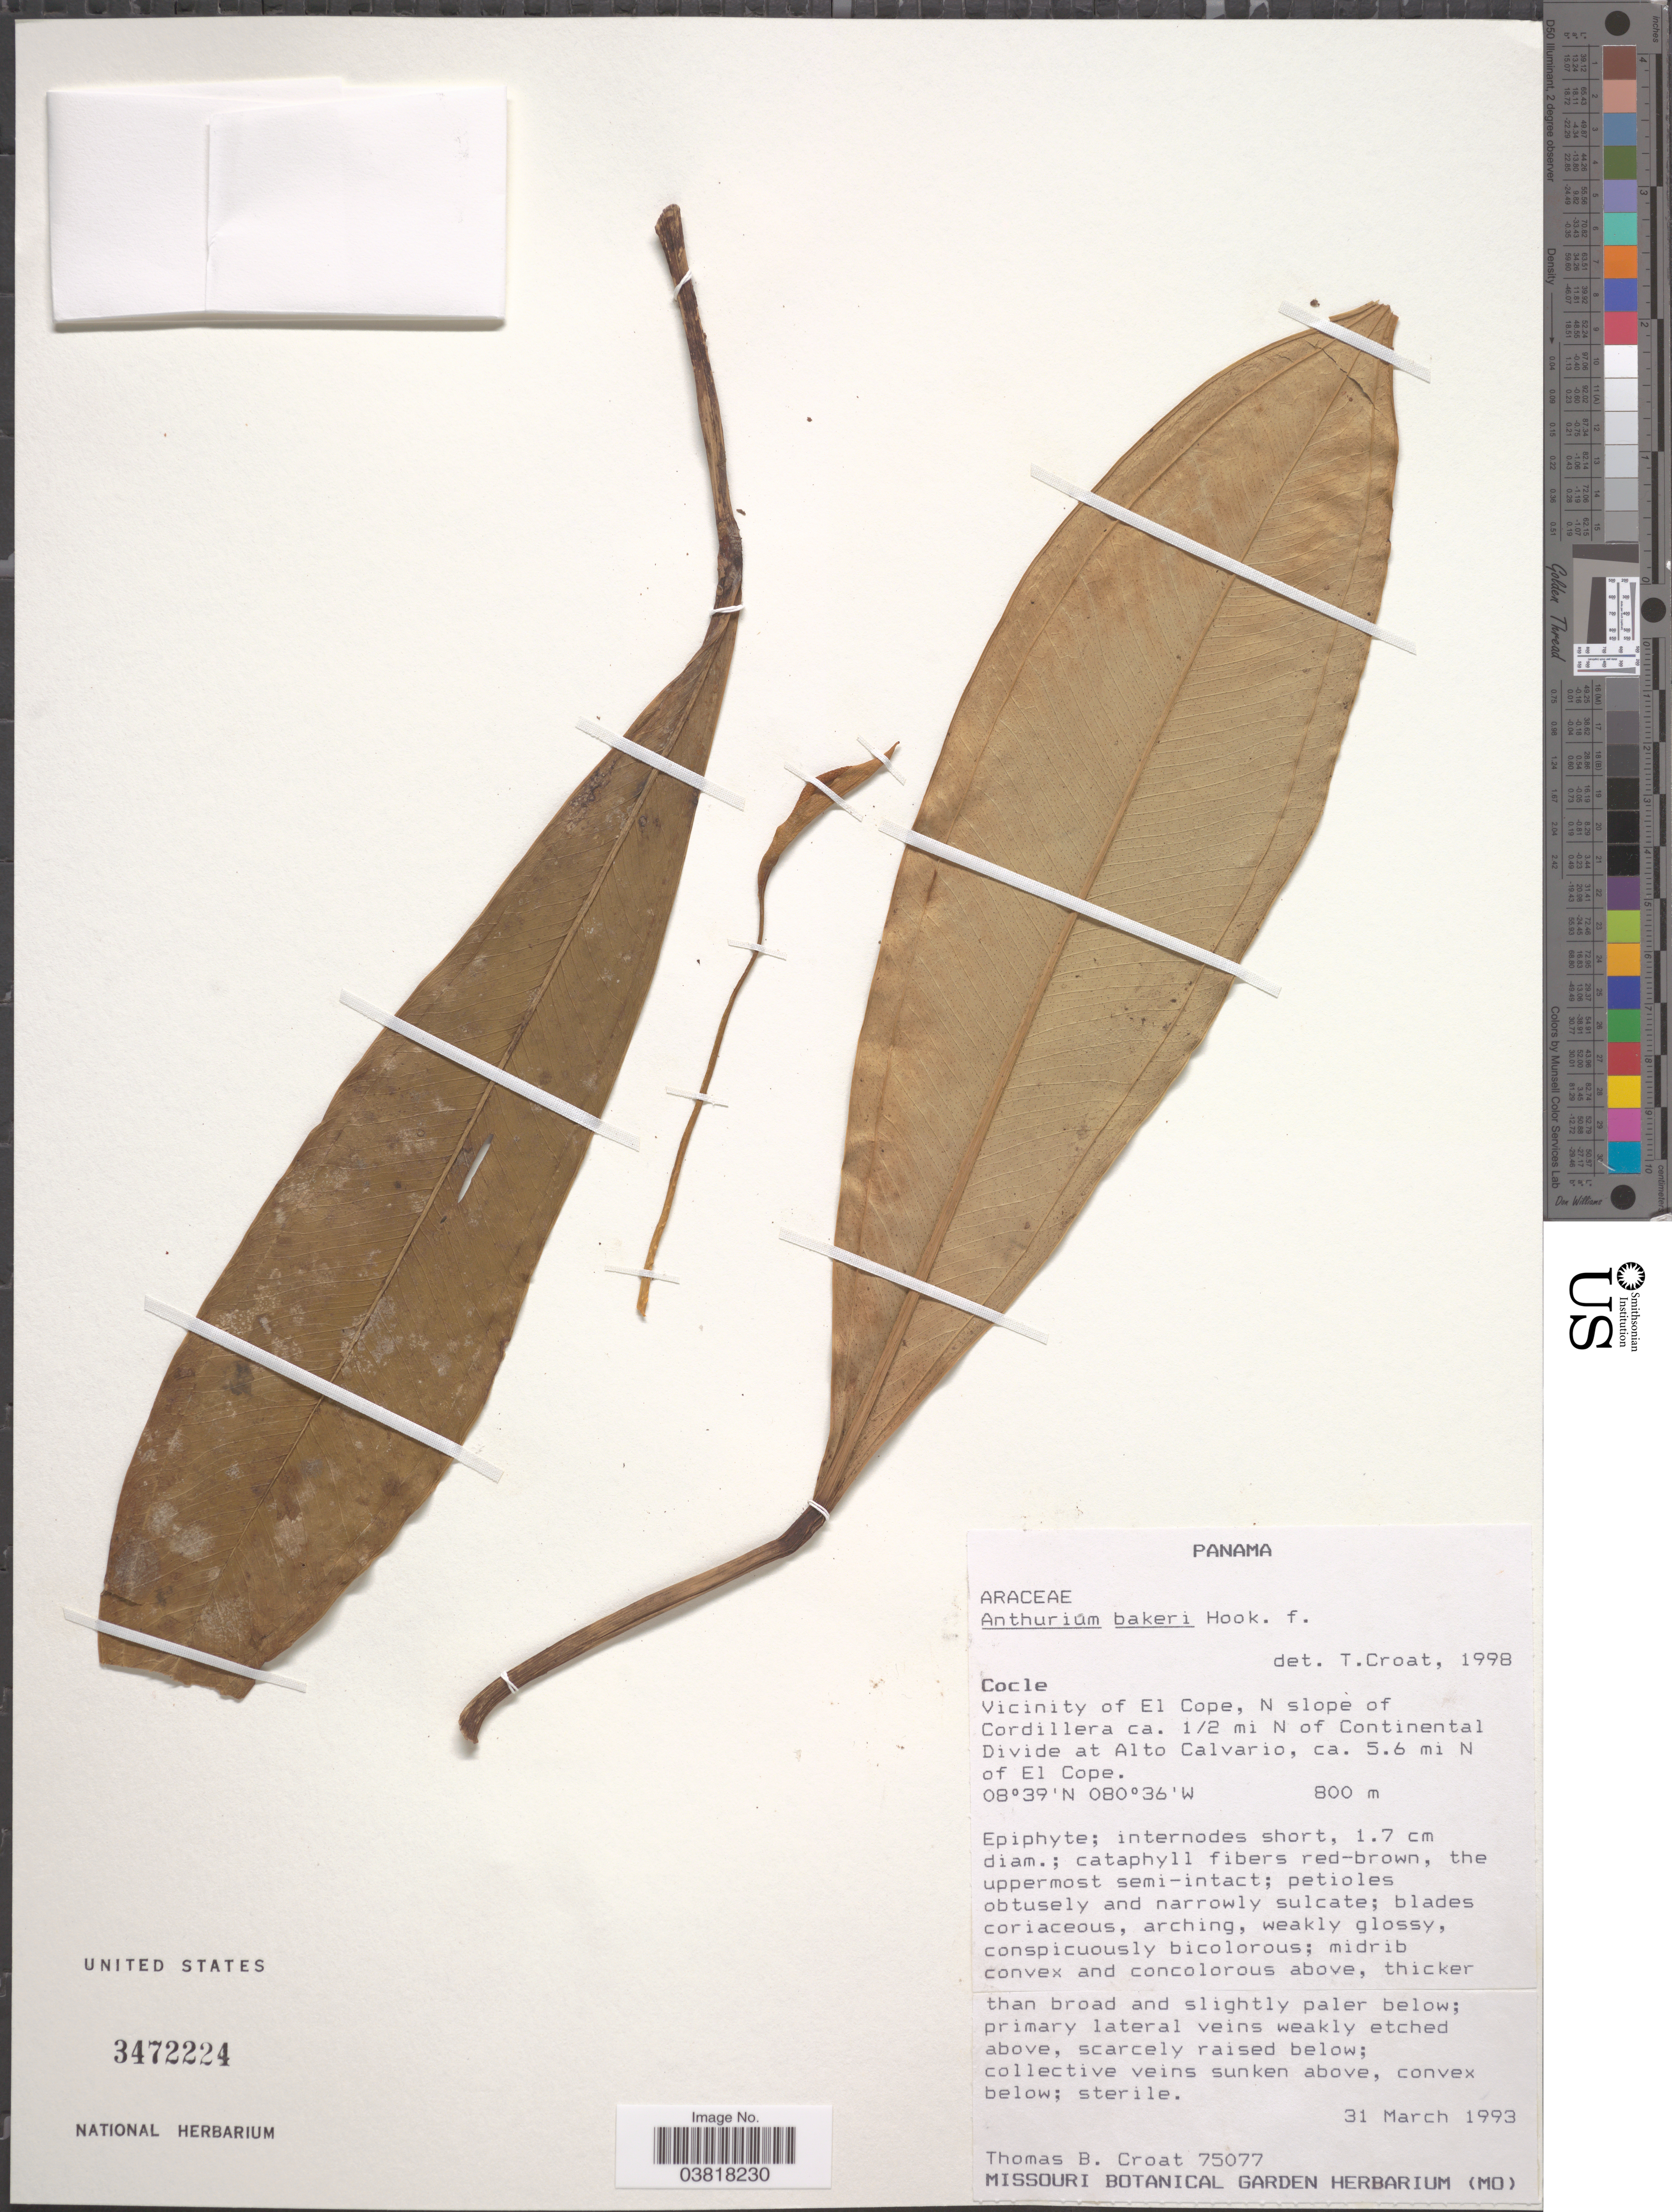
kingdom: Plantae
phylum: Tracheophyta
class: Liliopsida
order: Alismatales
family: Araceae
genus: Anthurium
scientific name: Anthurium bakeri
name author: Hook. f.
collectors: T. B. Croat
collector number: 75077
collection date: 1993-03-31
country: Panama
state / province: Cocle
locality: Vicinity of El Cope, N slope of Cordillera ca. ½ mi N of Continental Divide at Alto Calvario, ca. 5.6 mi N of El Cope.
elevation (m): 800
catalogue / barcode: US 3472224